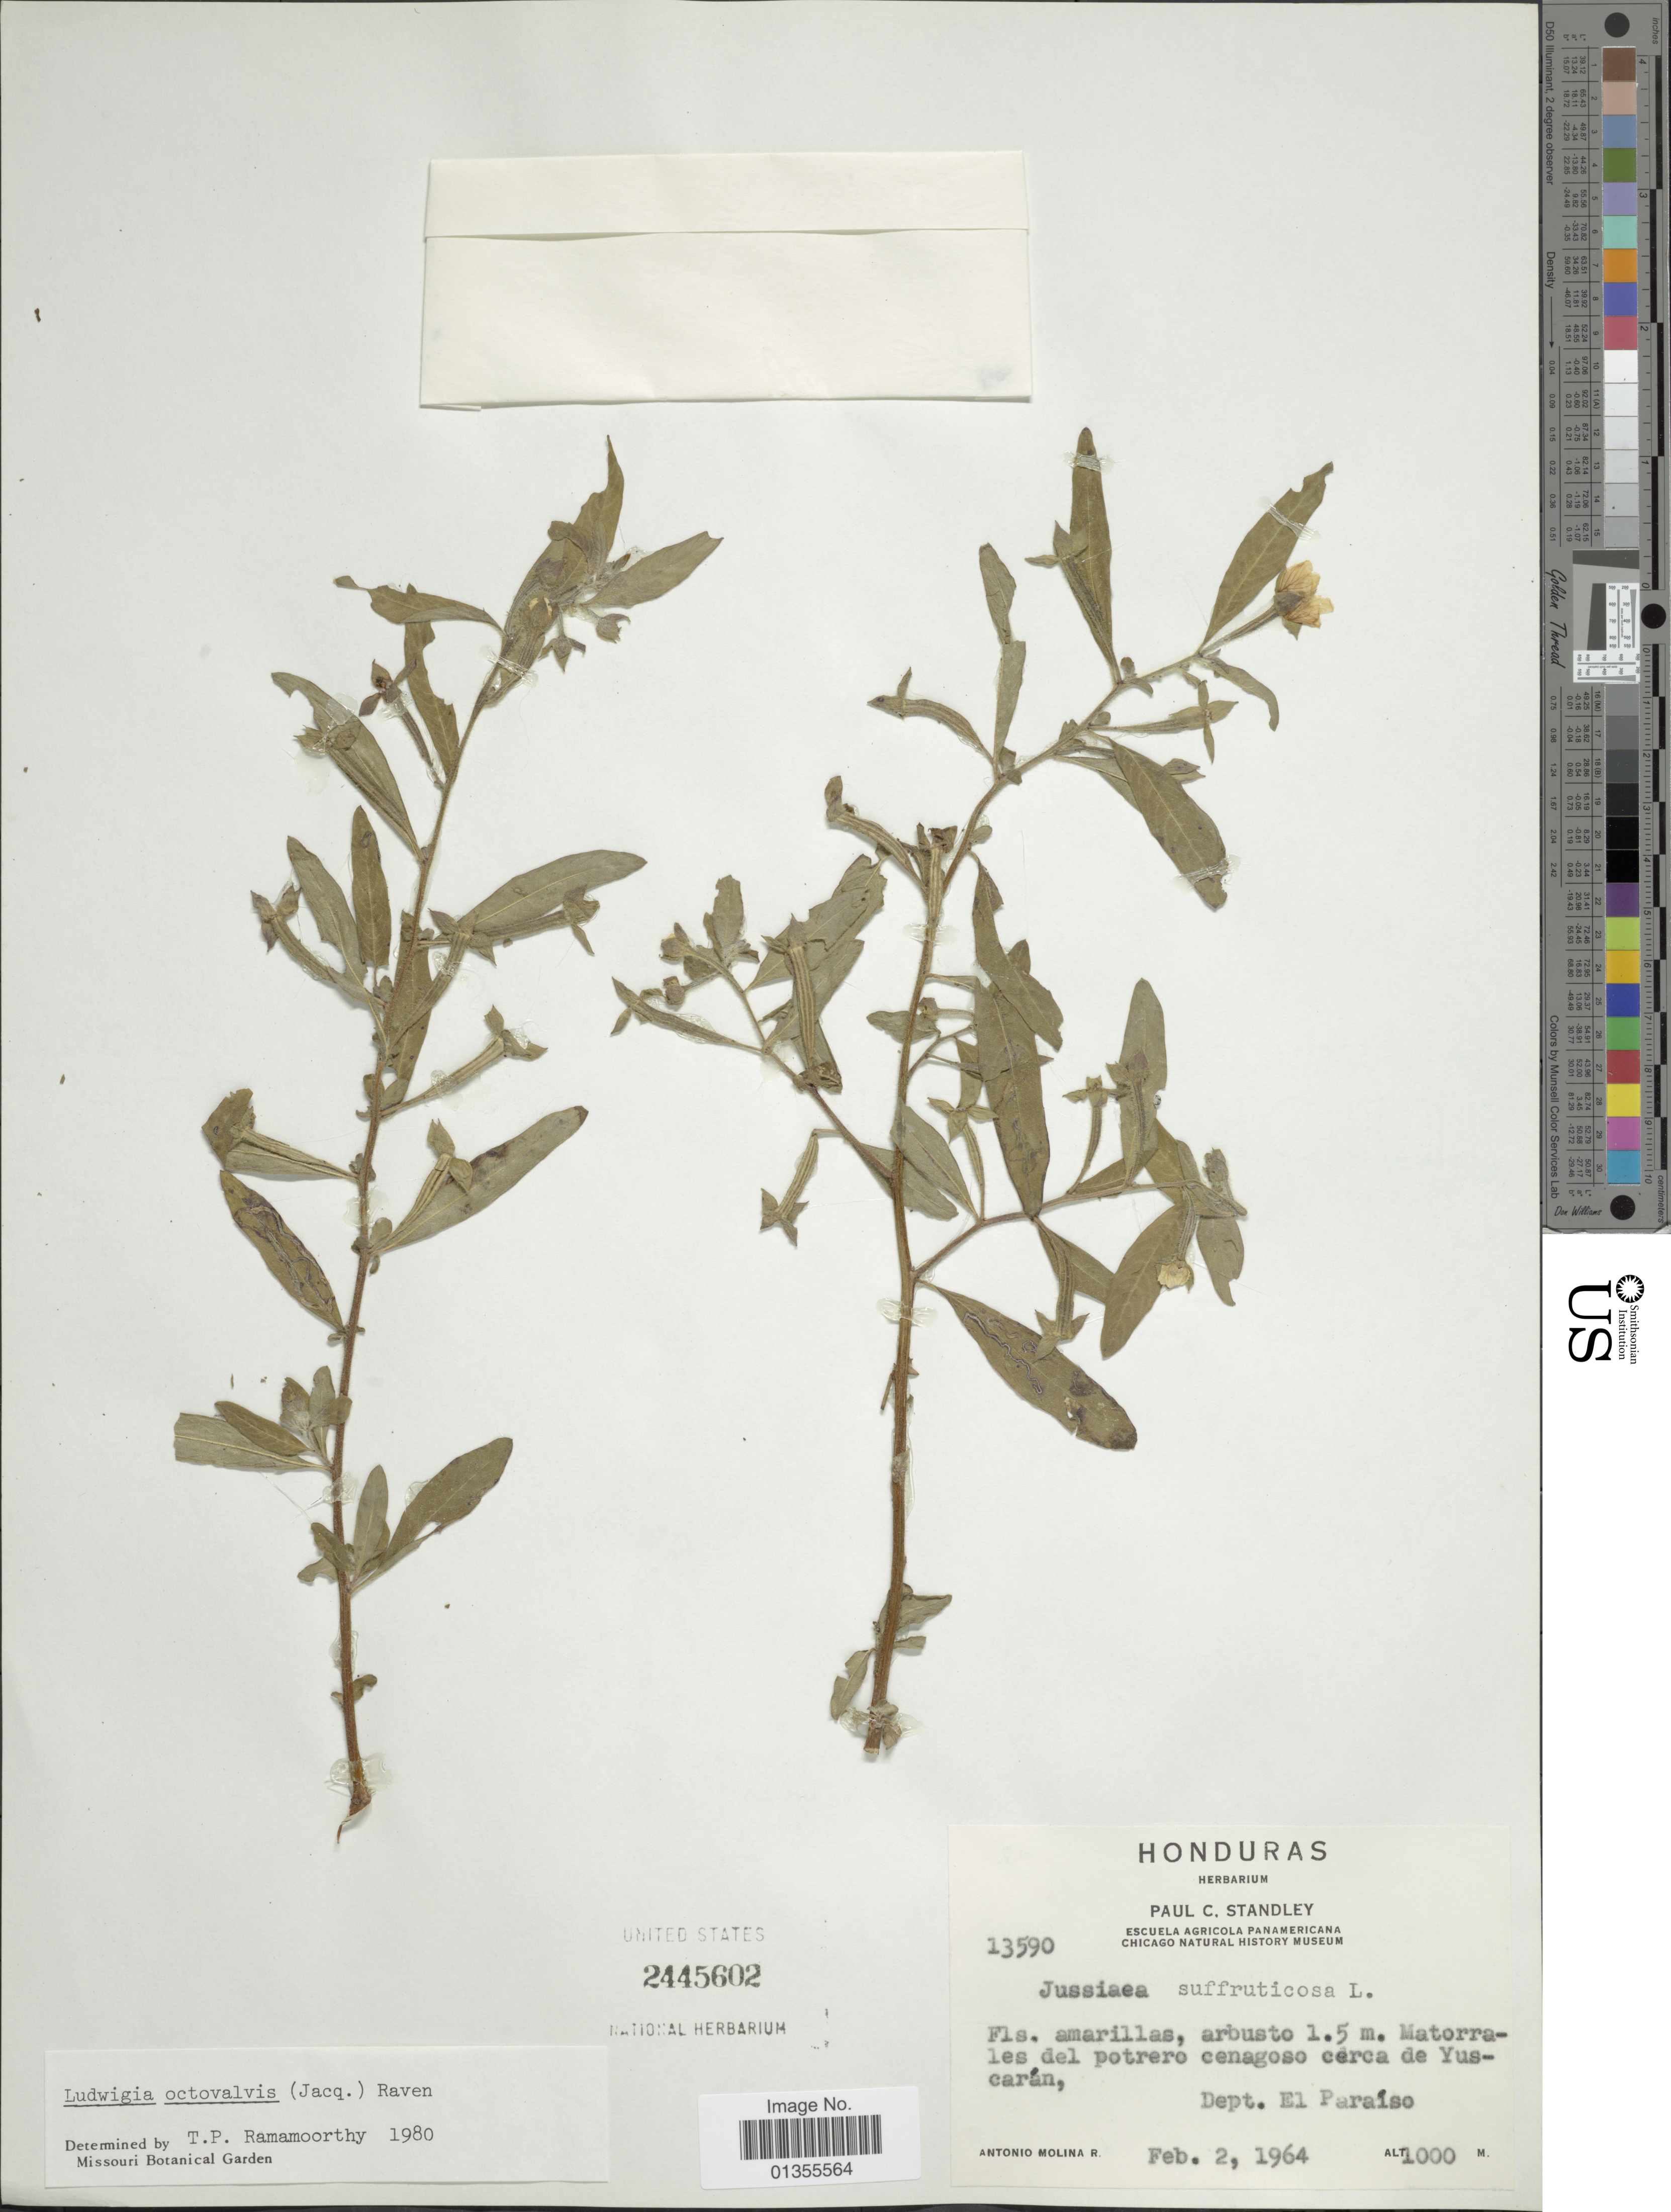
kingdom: Plantae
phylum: Tracheophyta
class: Magnoliopsida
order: Myrtales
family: Onagraceae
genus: Ludwigia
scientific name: Ludwigia octovalvis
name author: (Jacq.) P.H. Raven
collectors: A. Molina R.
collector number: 13590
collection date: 1964-02-02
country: Honduras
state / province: El Paraíso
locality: Matorrales del potrero cenagoso cerca de Yuscarán, Dept. El Paraíso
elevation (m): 1000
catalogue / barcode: US 2445602